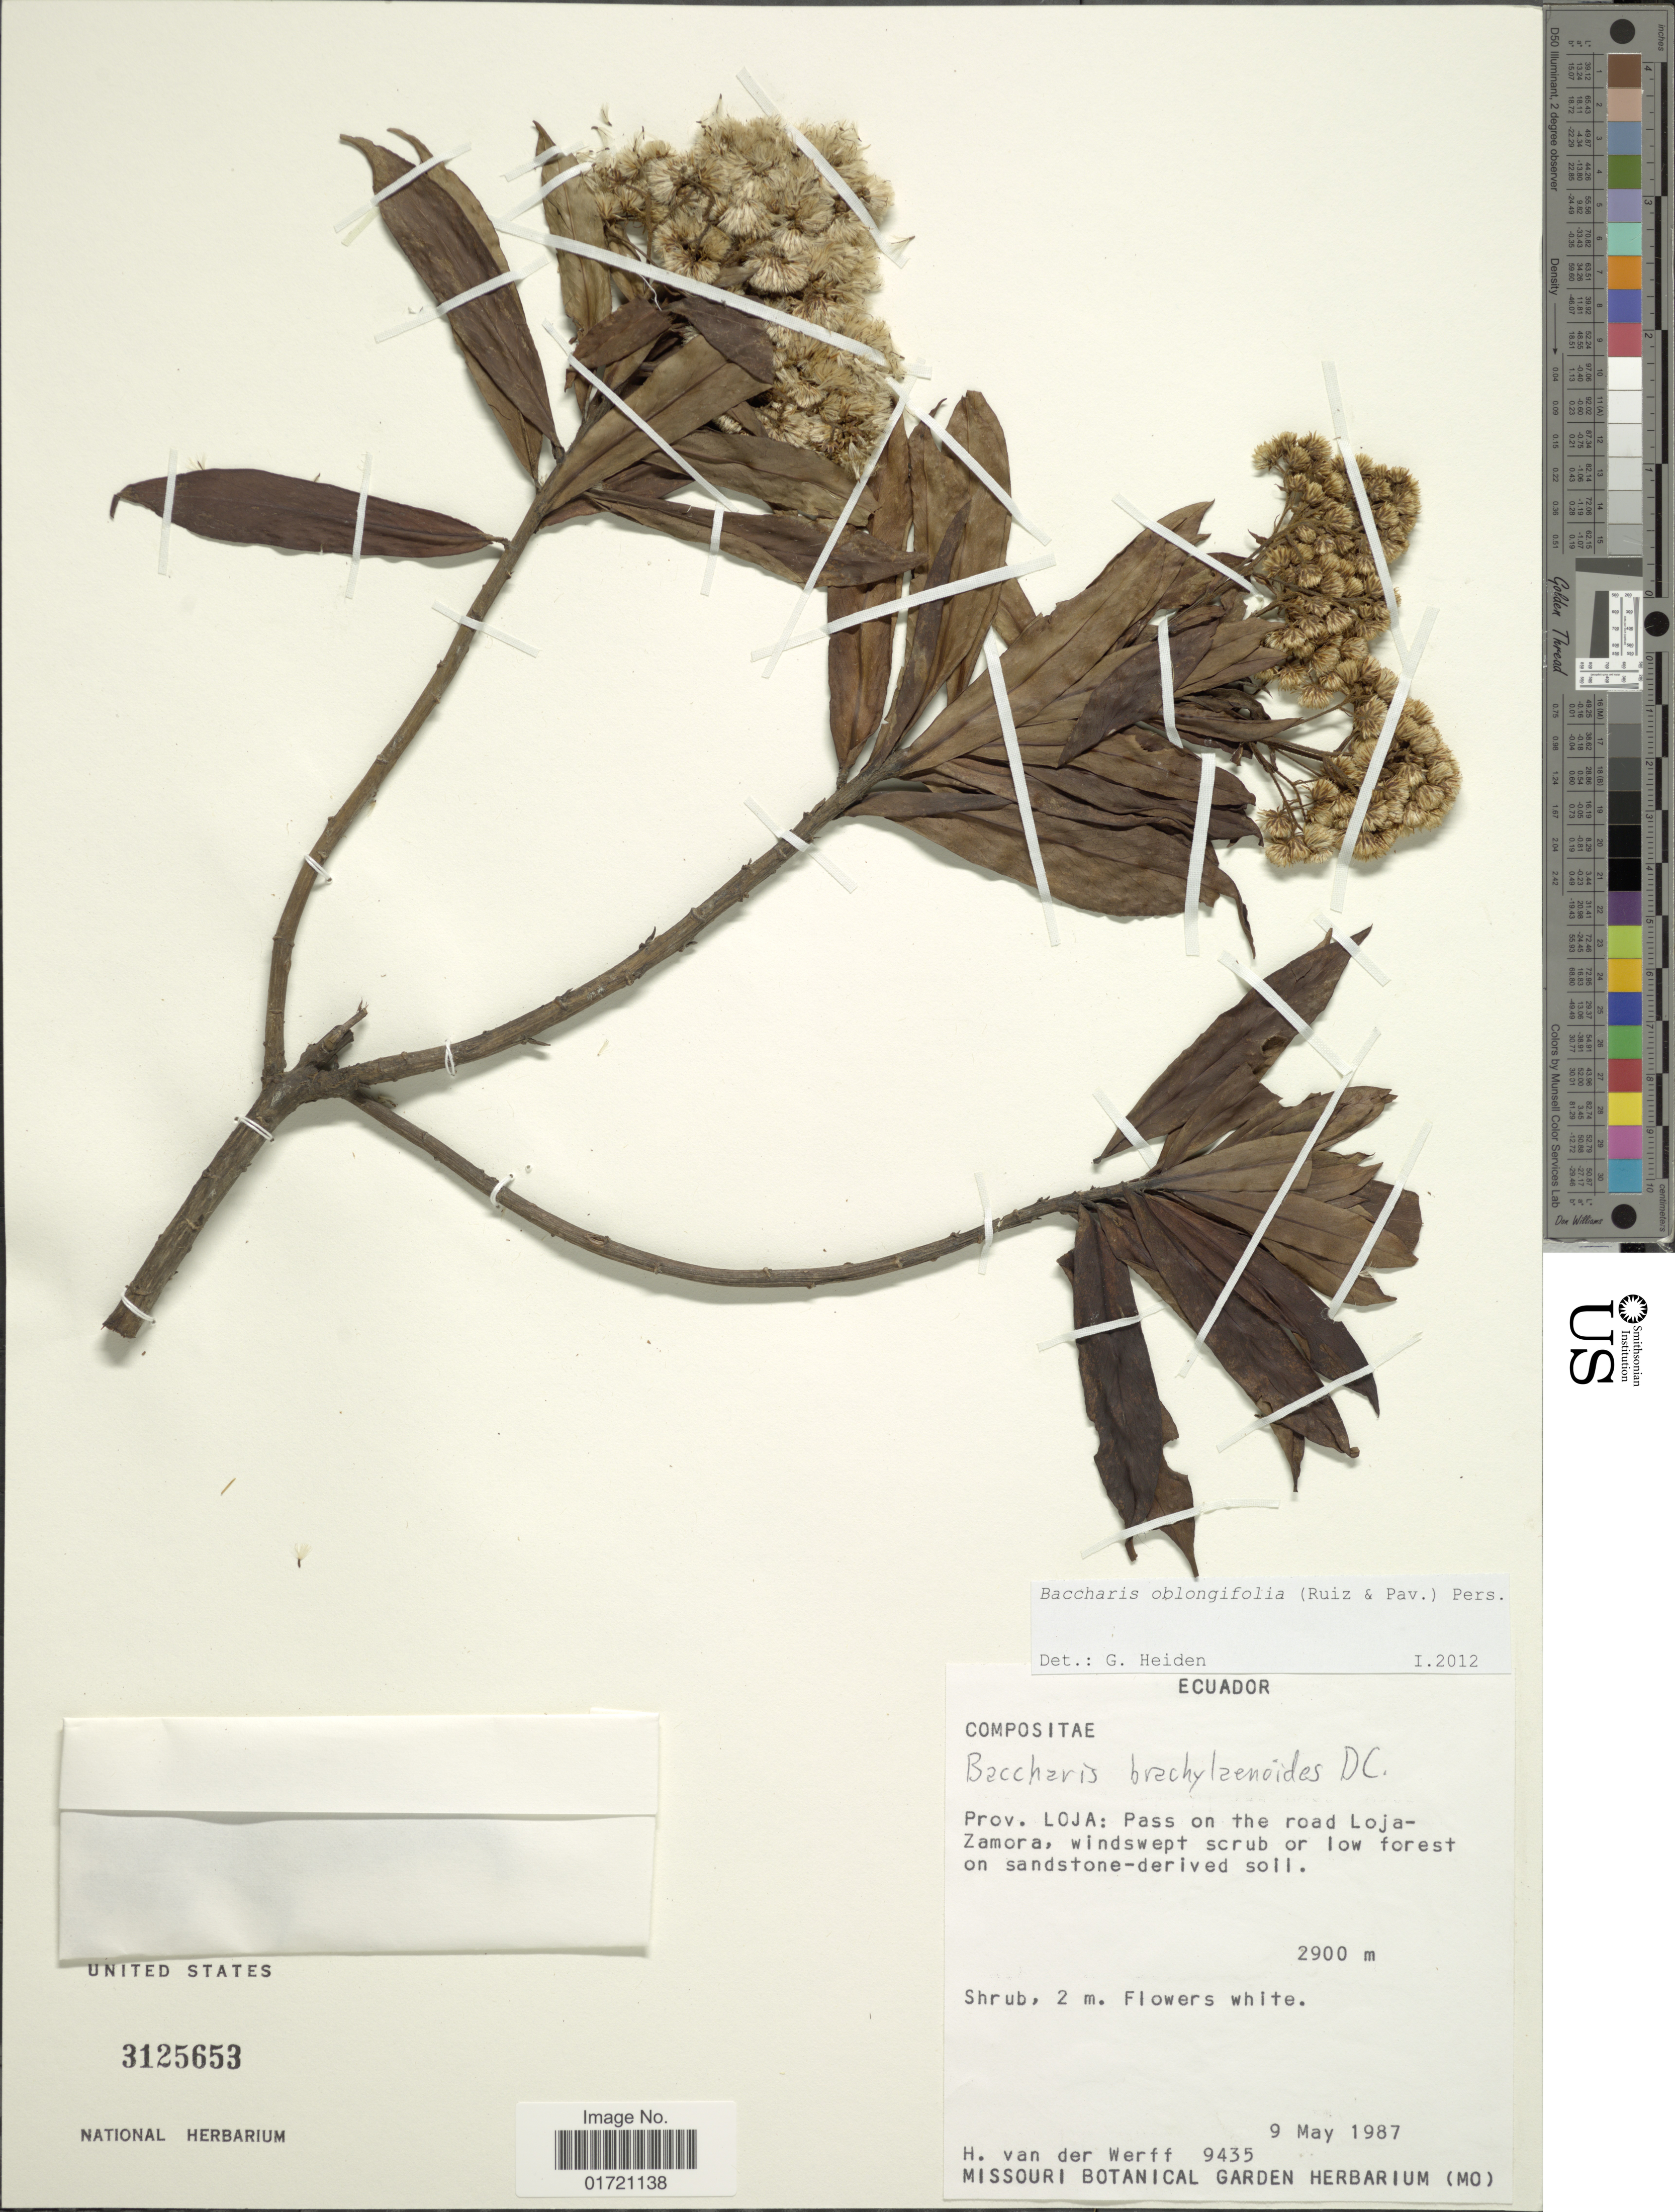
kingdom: Plantae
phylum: Tracheophyta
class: Magnoliopsida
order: Asterales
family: Asteraceae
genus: Baccharis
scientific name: Baccharis oblongifolia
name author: (Ruiz & Pav.) Pers.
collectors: H. van der Werff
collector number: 9435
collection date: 1987-05-09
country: Ecuador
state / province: Loja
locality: Prov. Loja: Pass on the road Loja - Zamora, windswept scrub or low forest on sandstone-derived soil.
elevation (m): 2900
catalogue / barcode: US 3125653